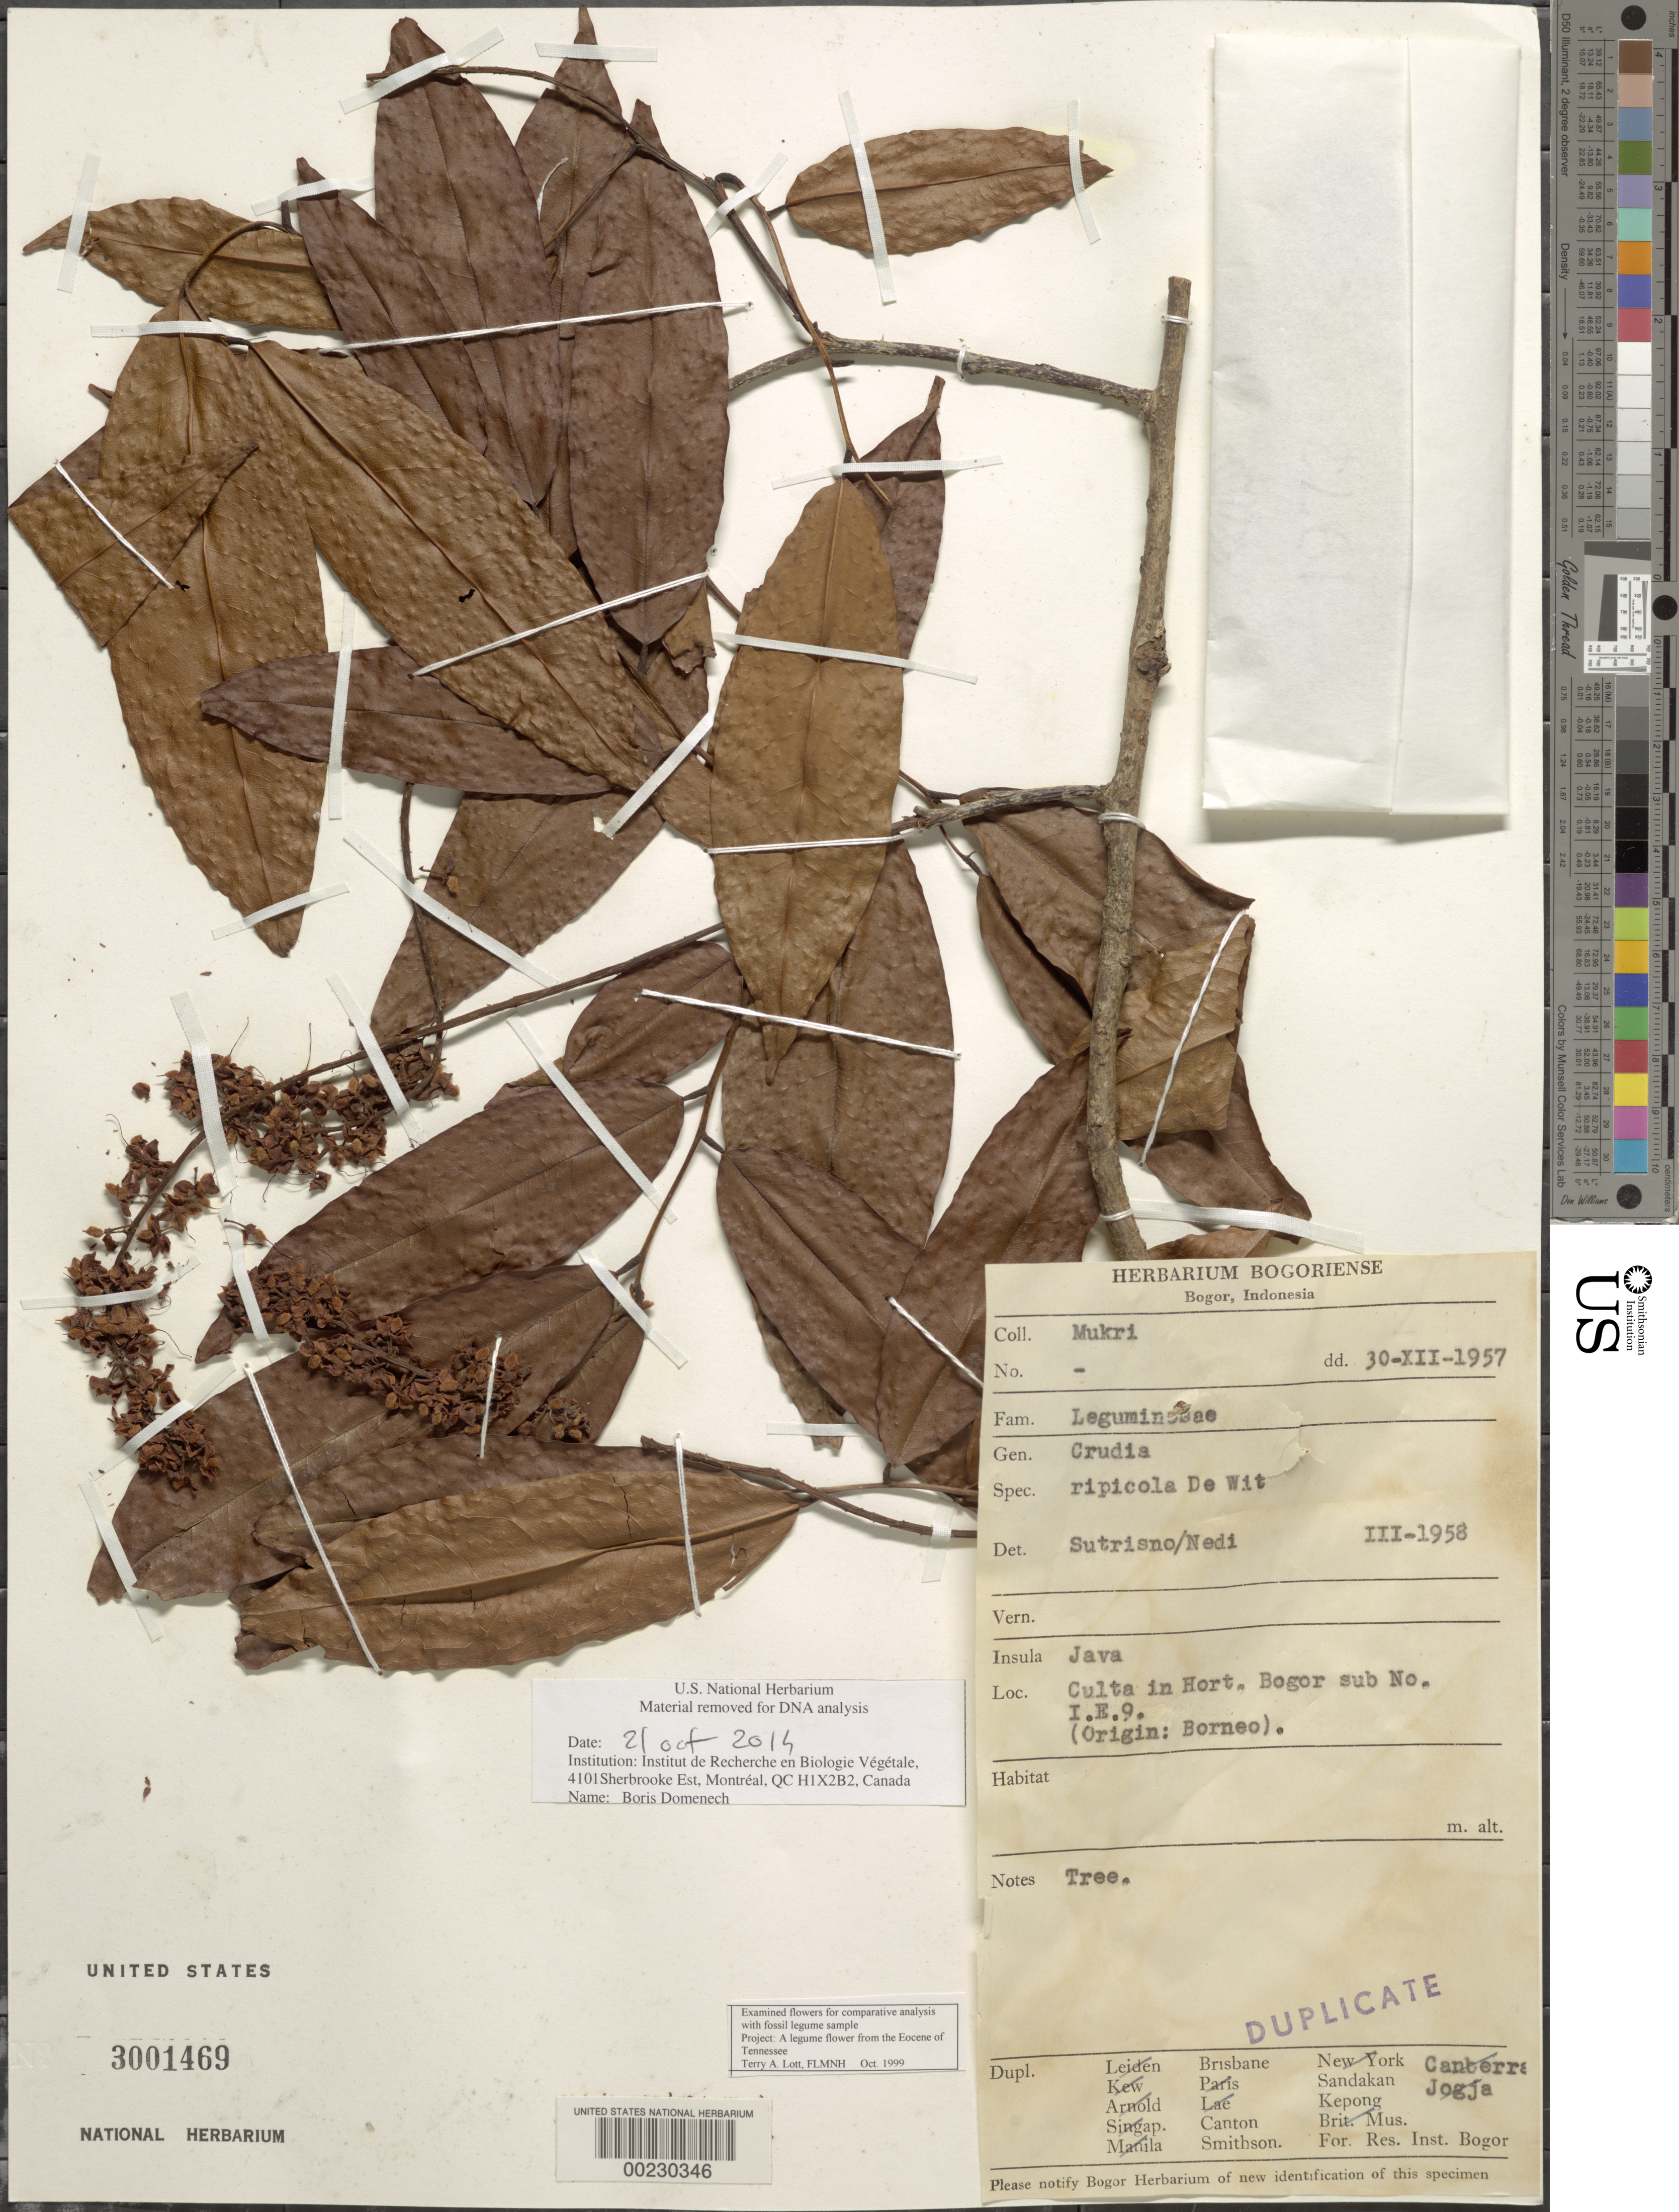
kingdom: Plantae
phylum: Tracheophyta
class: Magnoliopsida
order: Fabales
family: Fabaceae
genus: Crudia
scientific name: Crudia ripicola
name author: de Wit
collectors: -. Mukri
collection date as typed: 30 Dec 1957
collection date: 1957-12-30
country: Indonesia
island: Java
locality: Culta in hort. bogor sub no. i.e. 9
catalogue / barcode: US 3001469